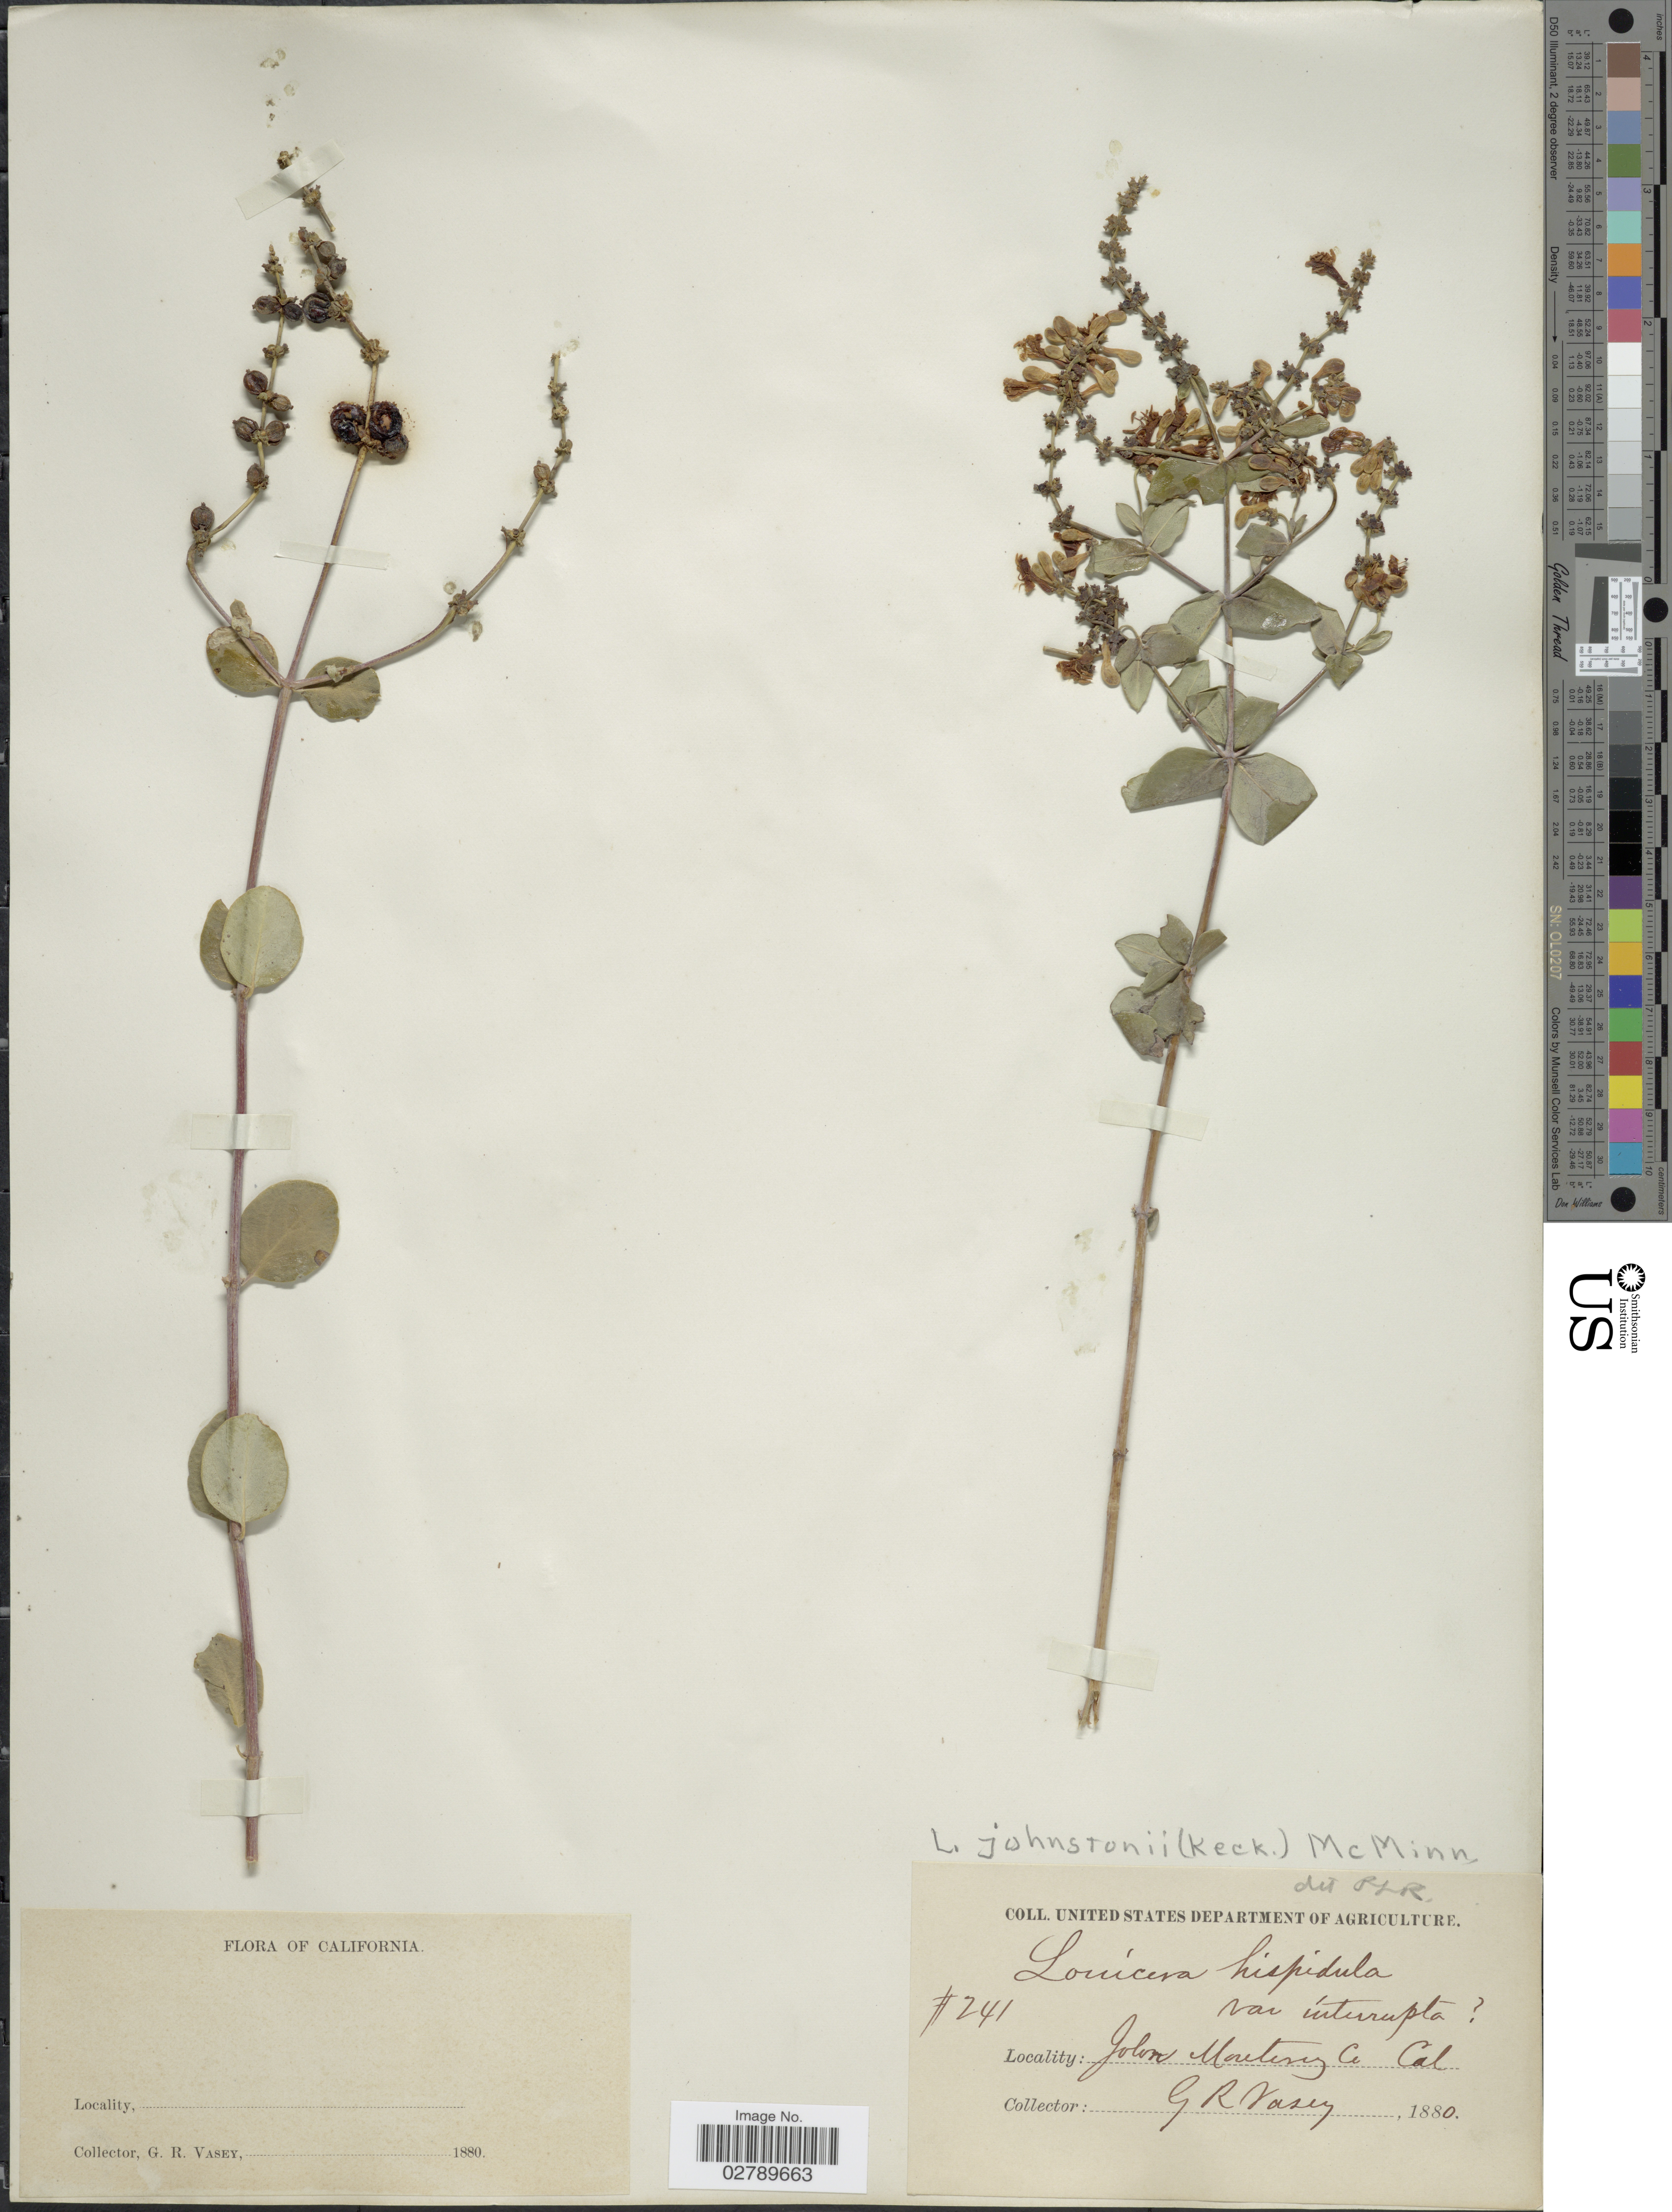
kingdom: Plantae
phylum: Tracheophyta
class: Magnoliopsida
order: Dipsacales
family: Caprifoliaceae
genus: Lonicera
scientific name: Lonicera johnstonii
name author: (D.D. Keck) McMinn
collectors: G. R. Vasey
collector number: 241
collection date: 1880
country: United States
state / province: California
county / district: Monterey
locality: Jolon Monterey Co.